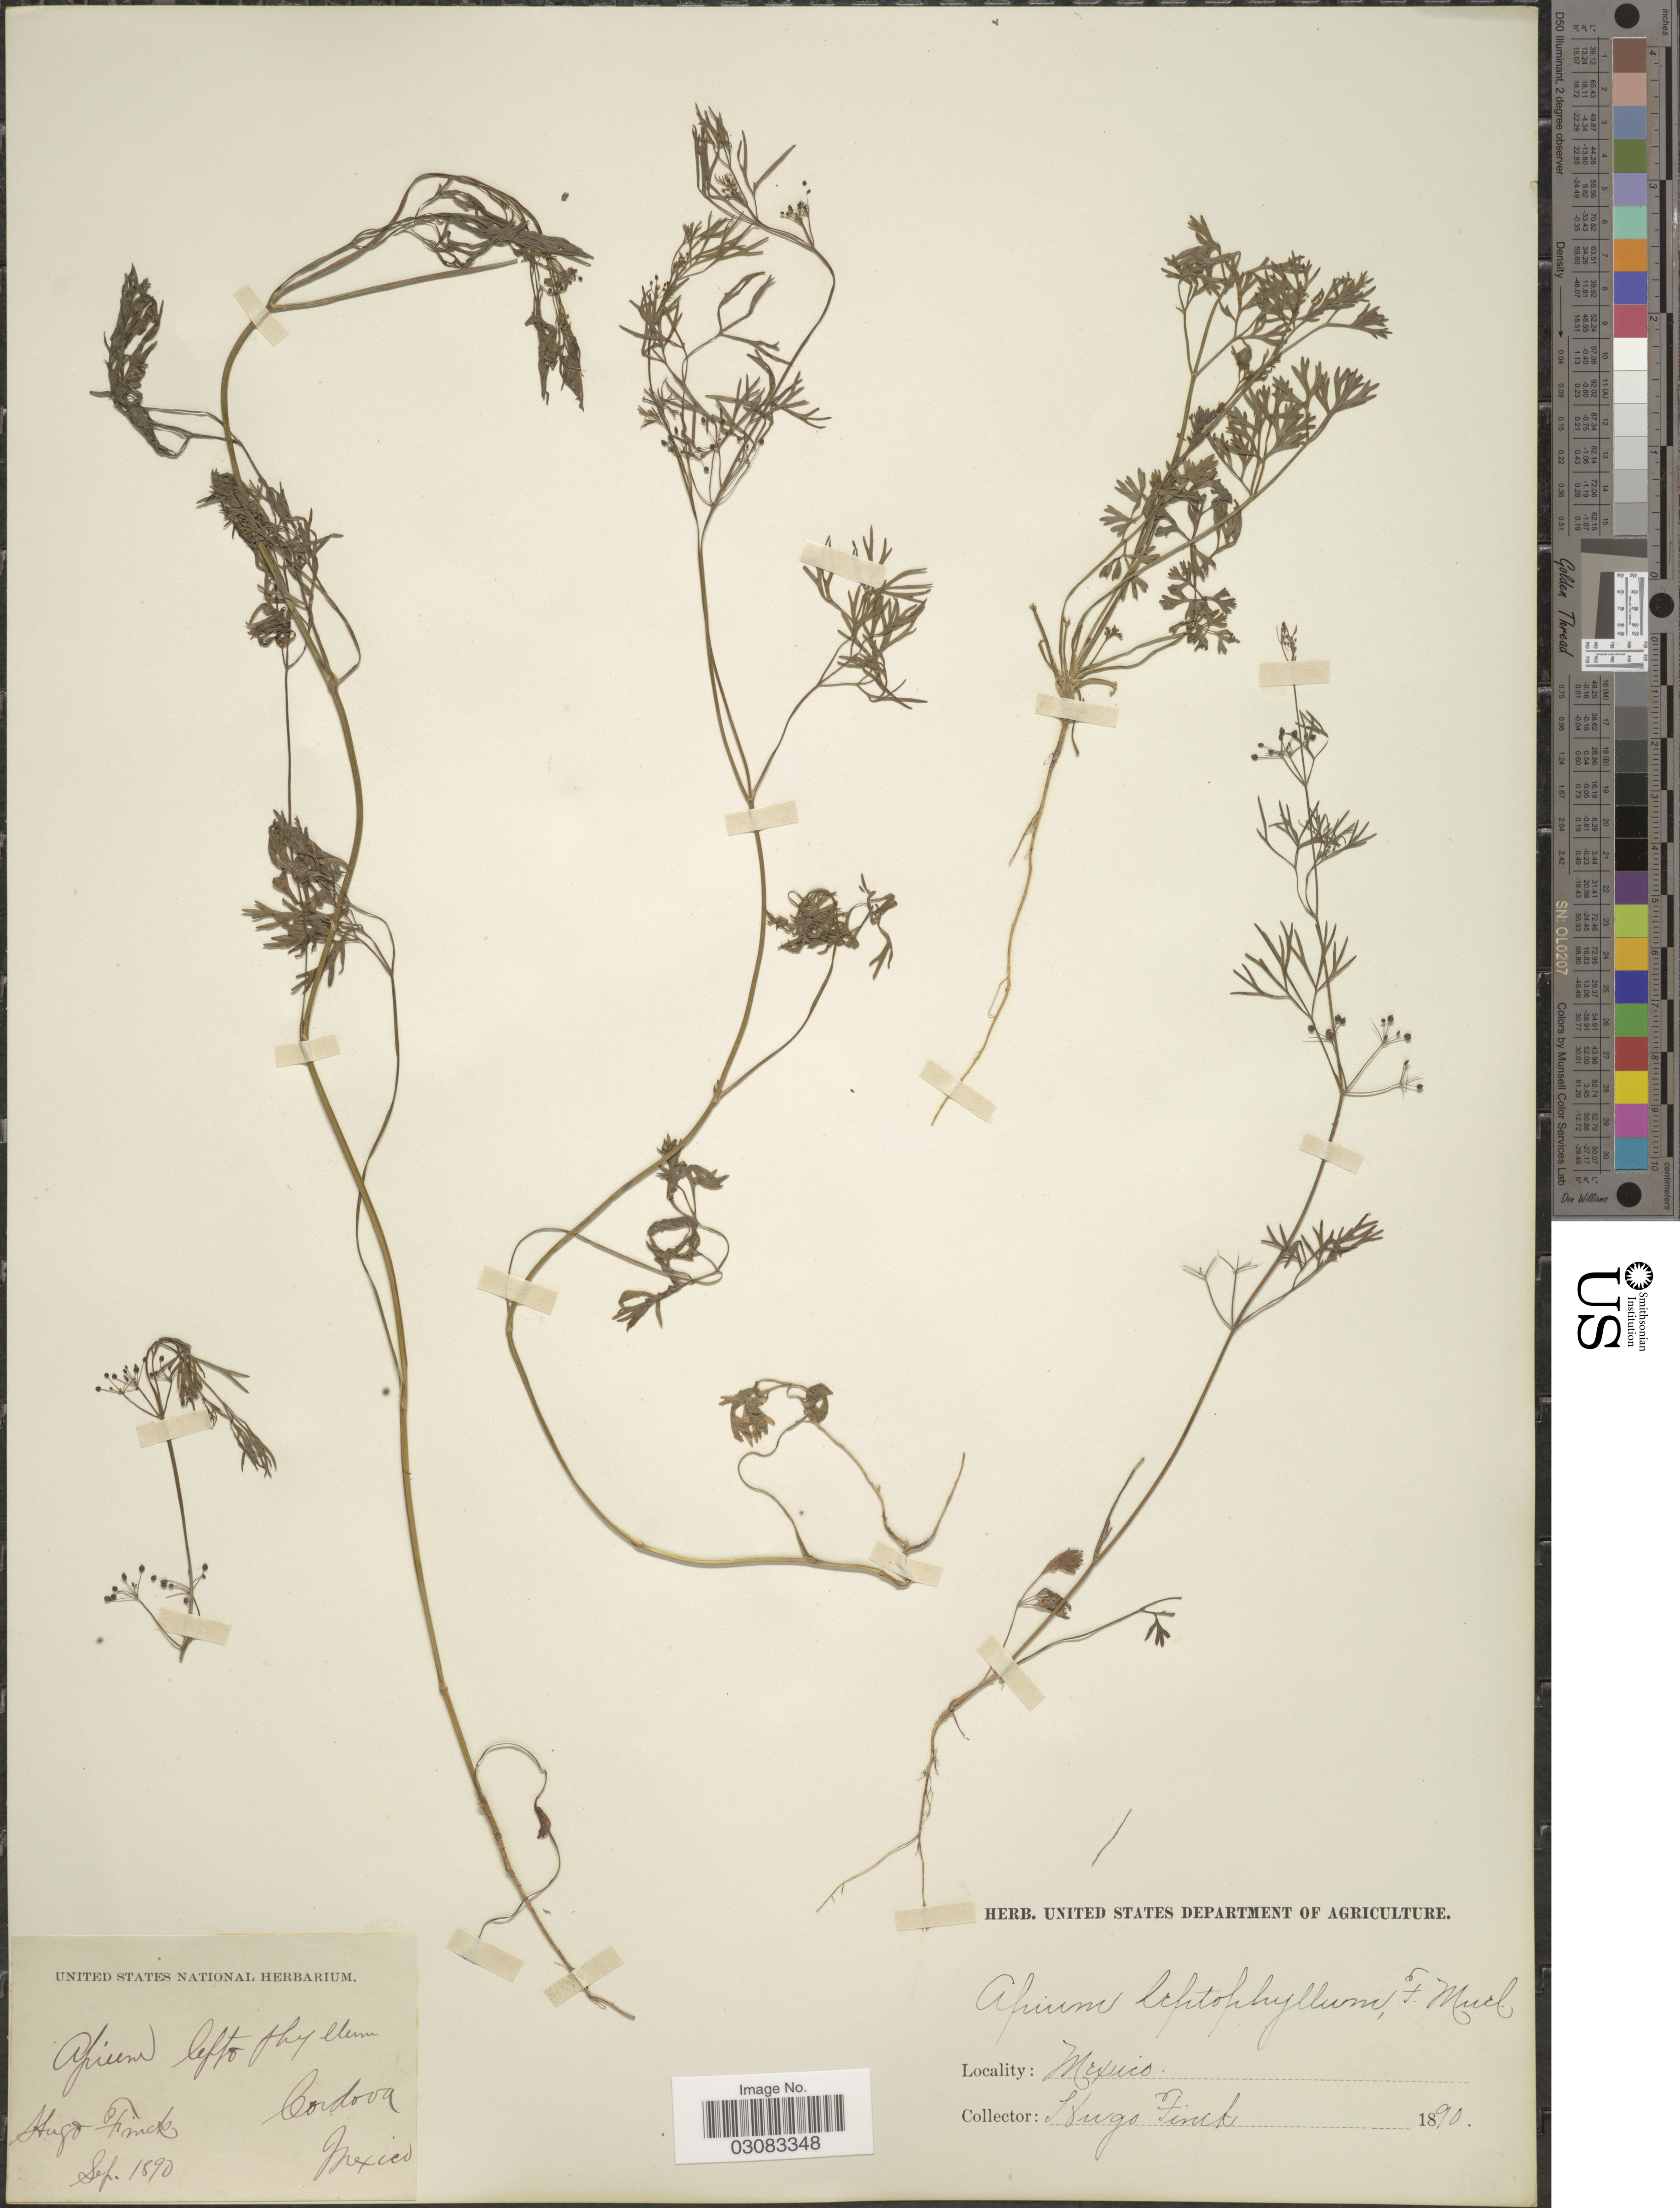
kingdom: Plantae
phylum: Tracheophyta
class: Magnoliopsida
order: Apiales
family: Apiaceae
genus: Cyclospermum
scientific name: Cyclospermum leptophyllum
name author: (Pers.) Sprague ex Britton & P. Wilson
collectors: H. Finck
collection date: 1890-09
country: Mexico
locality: Cordova.